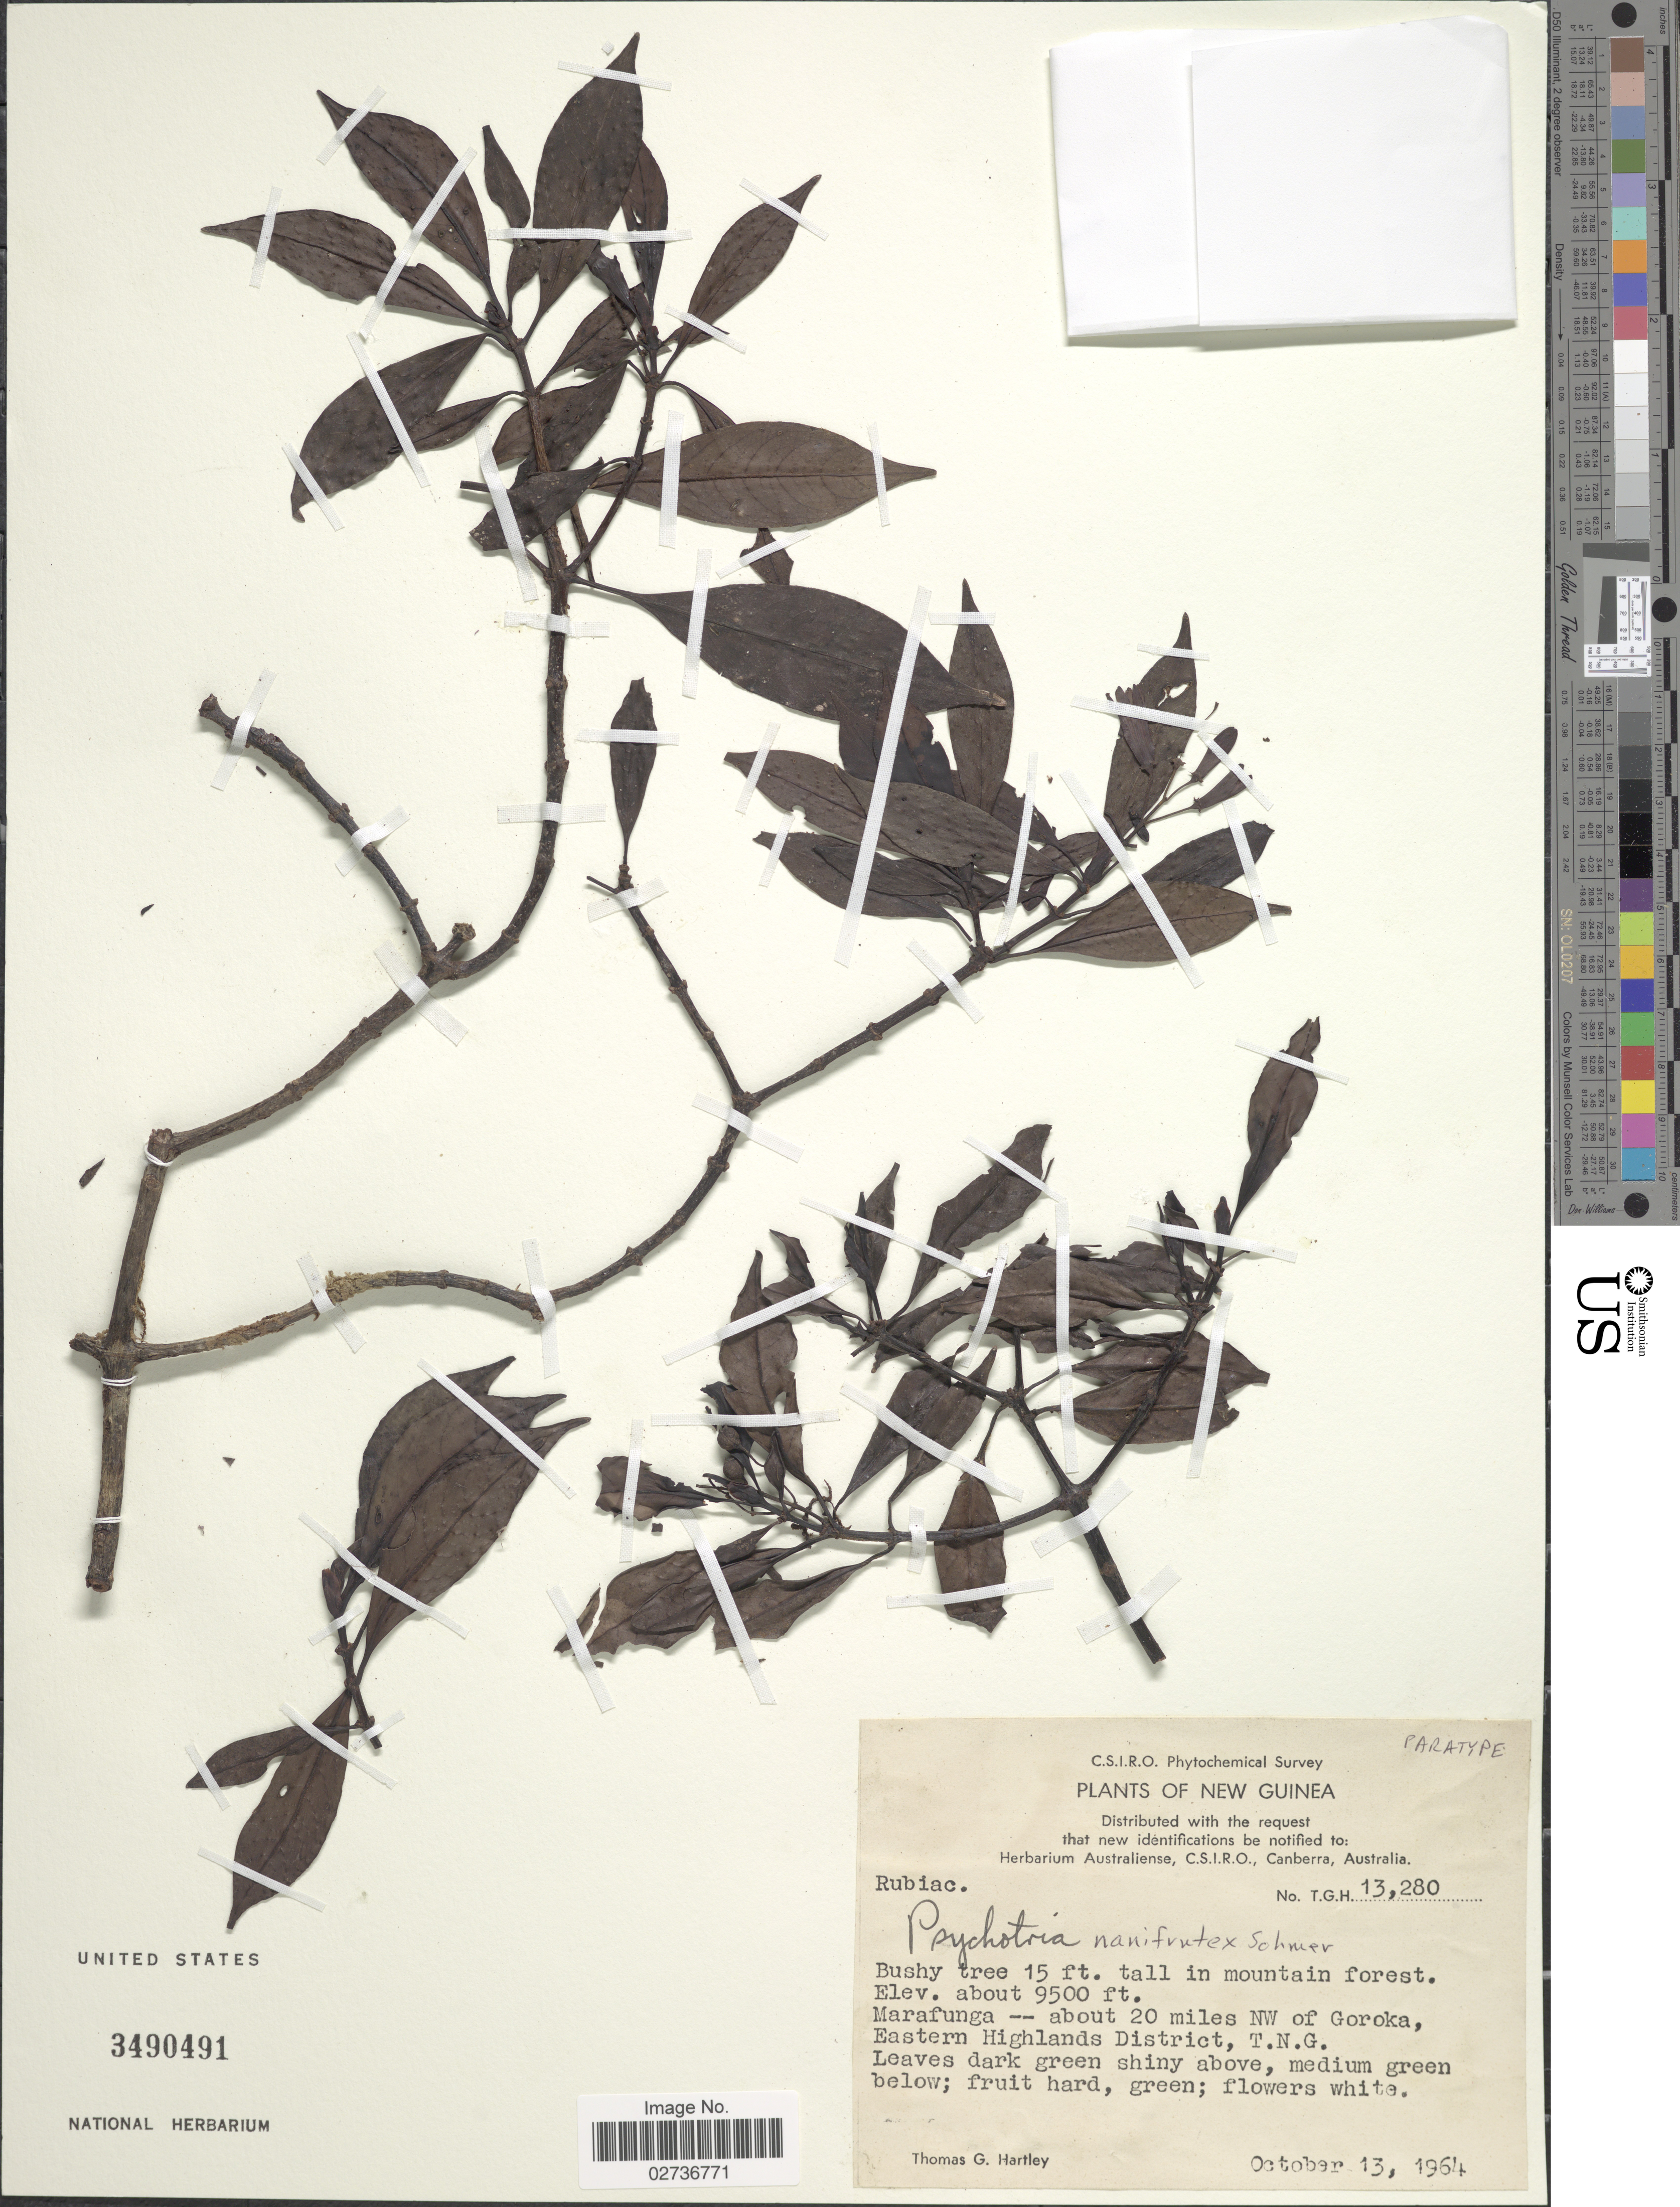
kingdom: Plantae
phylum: Tracheophyta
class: Magnoliopsida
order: Gentianales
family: Rubiaceae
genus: Psychotria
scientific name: Psychotria nanifrutex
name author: Sohmer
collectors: T. G. Hartley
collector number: TGH13280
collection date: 1964-10-13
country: Papua New Guinea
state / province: East New Britain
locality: New Guinea. Marafunga--about 20 miles NW of Goroka, Eastern Highlands District, T.N.G.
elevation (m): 2896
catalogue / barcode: US 3490491